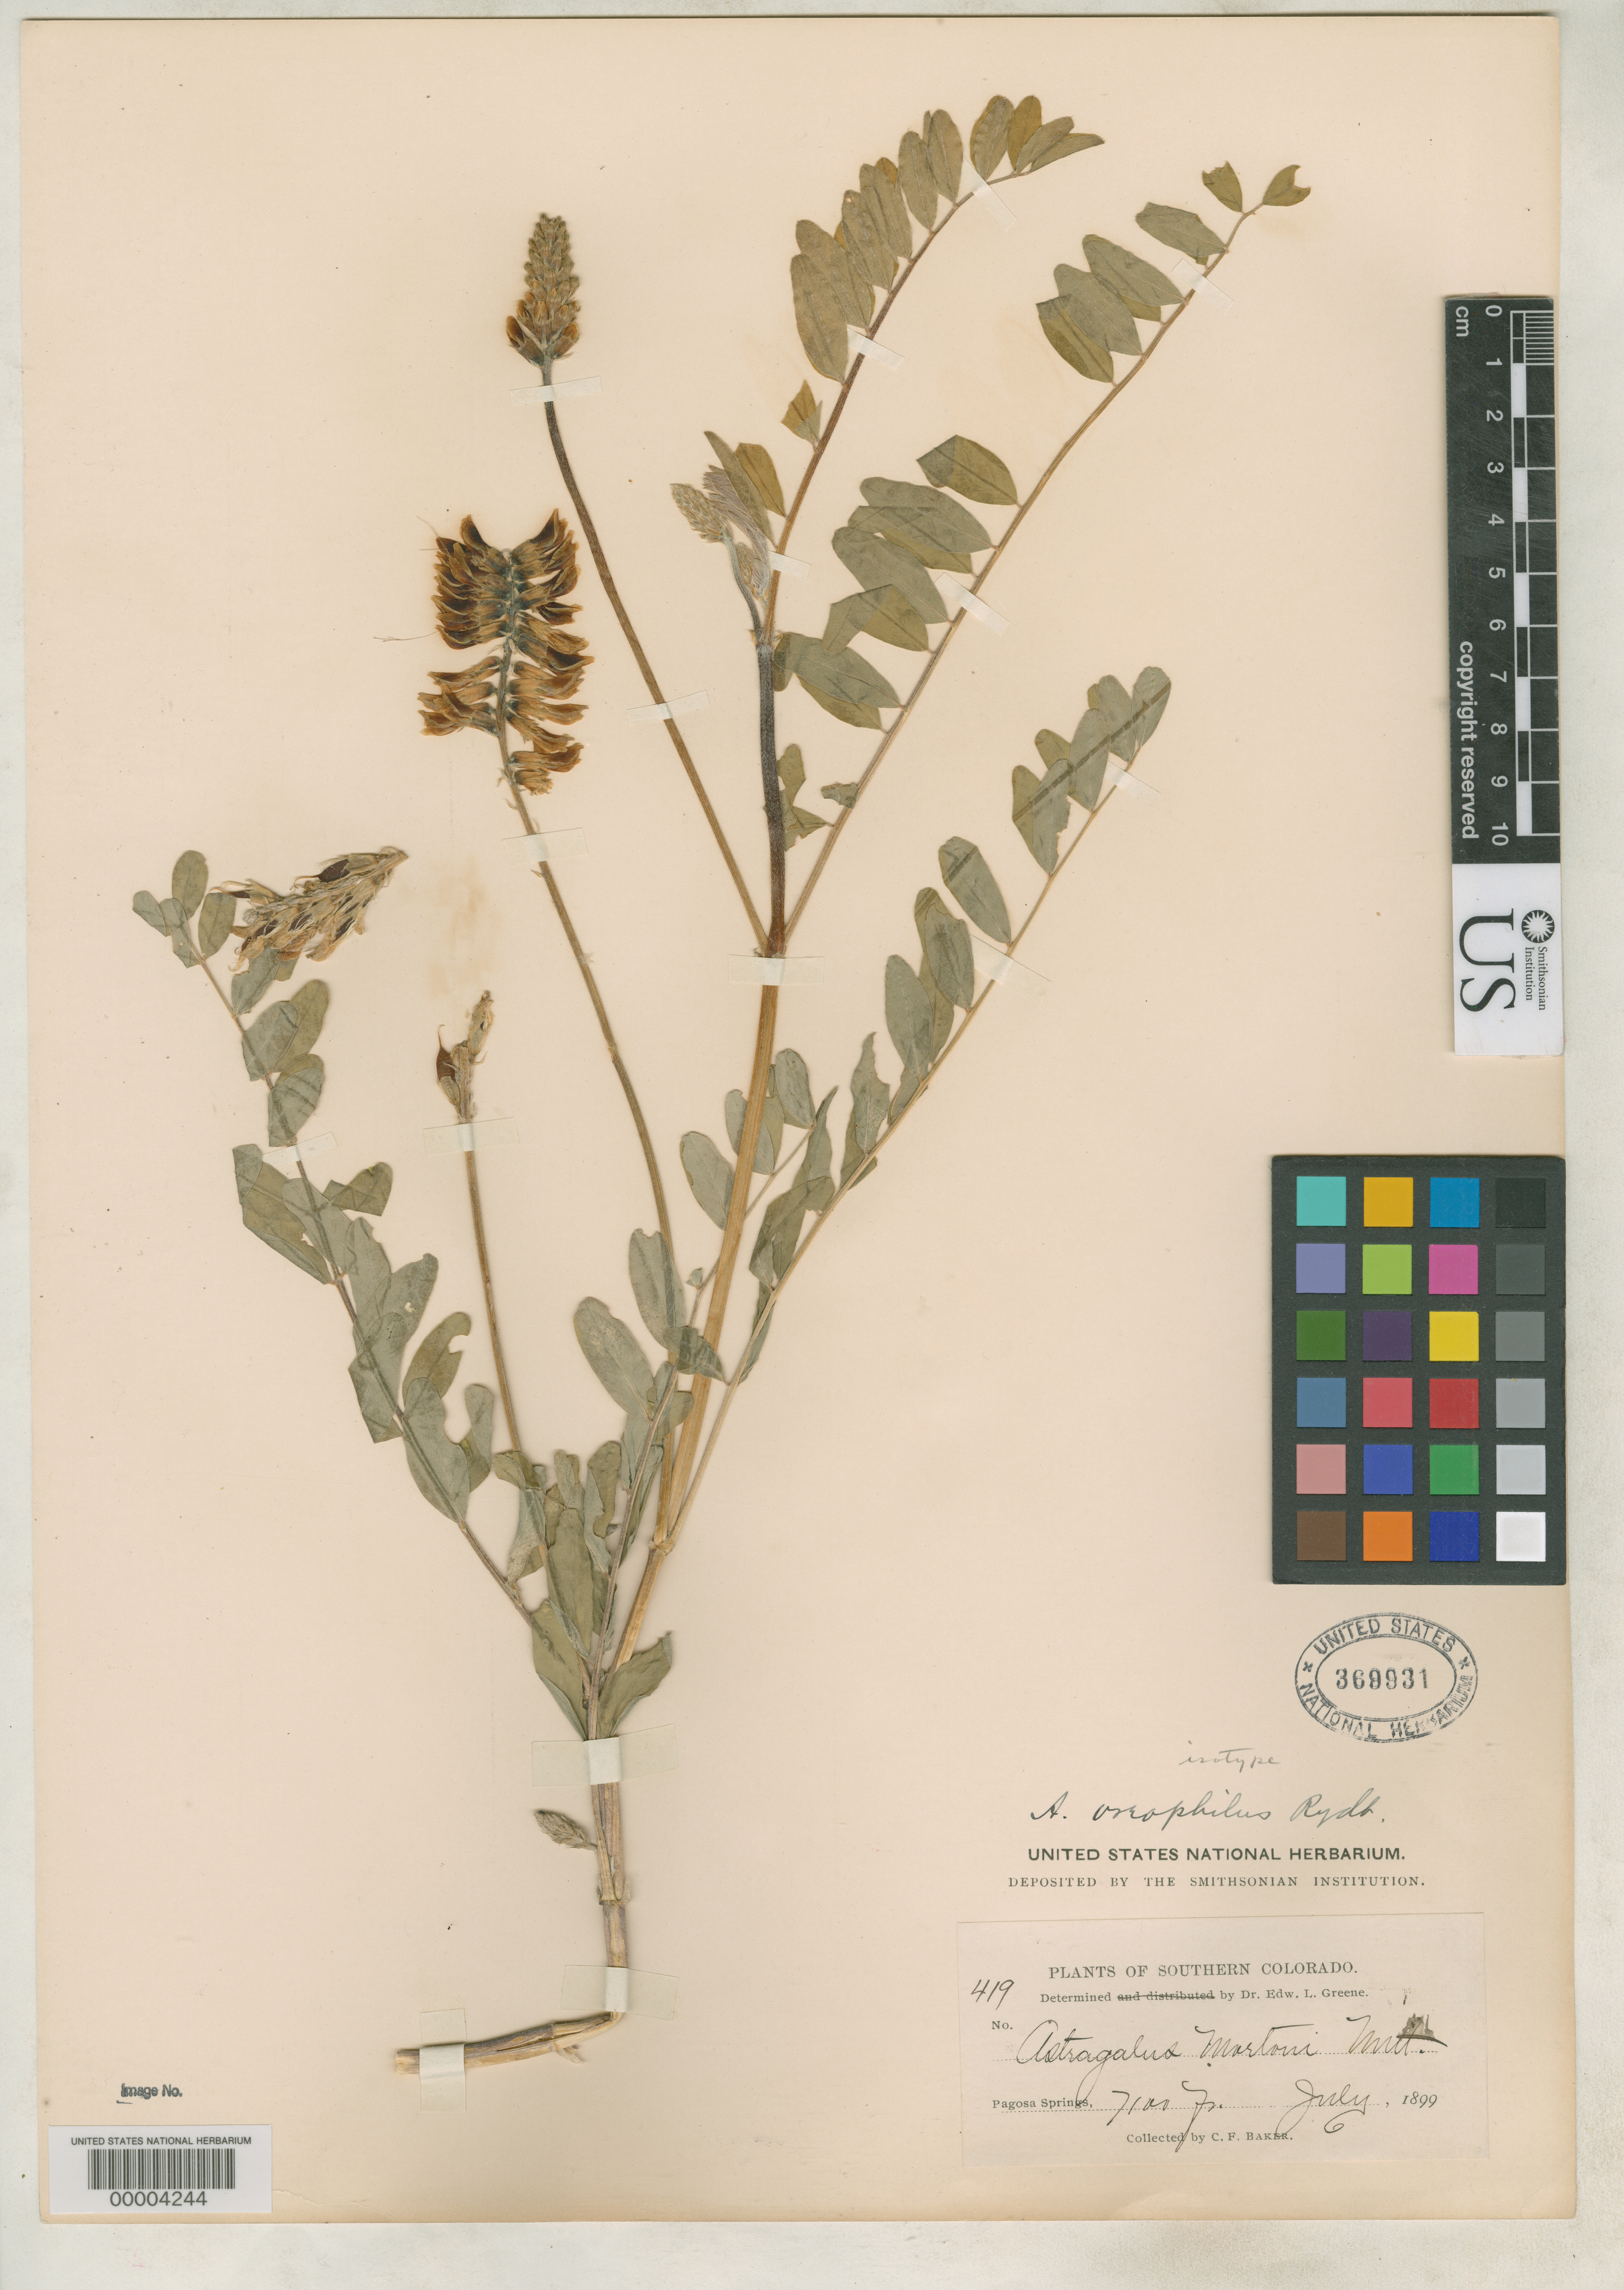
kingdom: Plantae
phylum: Tracheophyta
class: Magnoliopsida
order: Fabales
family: Fabaceae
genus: Astragalus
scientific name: Astragalus oreophilus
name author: Rydb.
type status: Isotype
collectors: C. F. Baker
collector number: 419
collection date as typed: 1899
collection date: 1899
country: United States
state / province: Colorado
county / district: Archuleta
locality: Pagosa Springs.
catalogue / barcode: US 369931